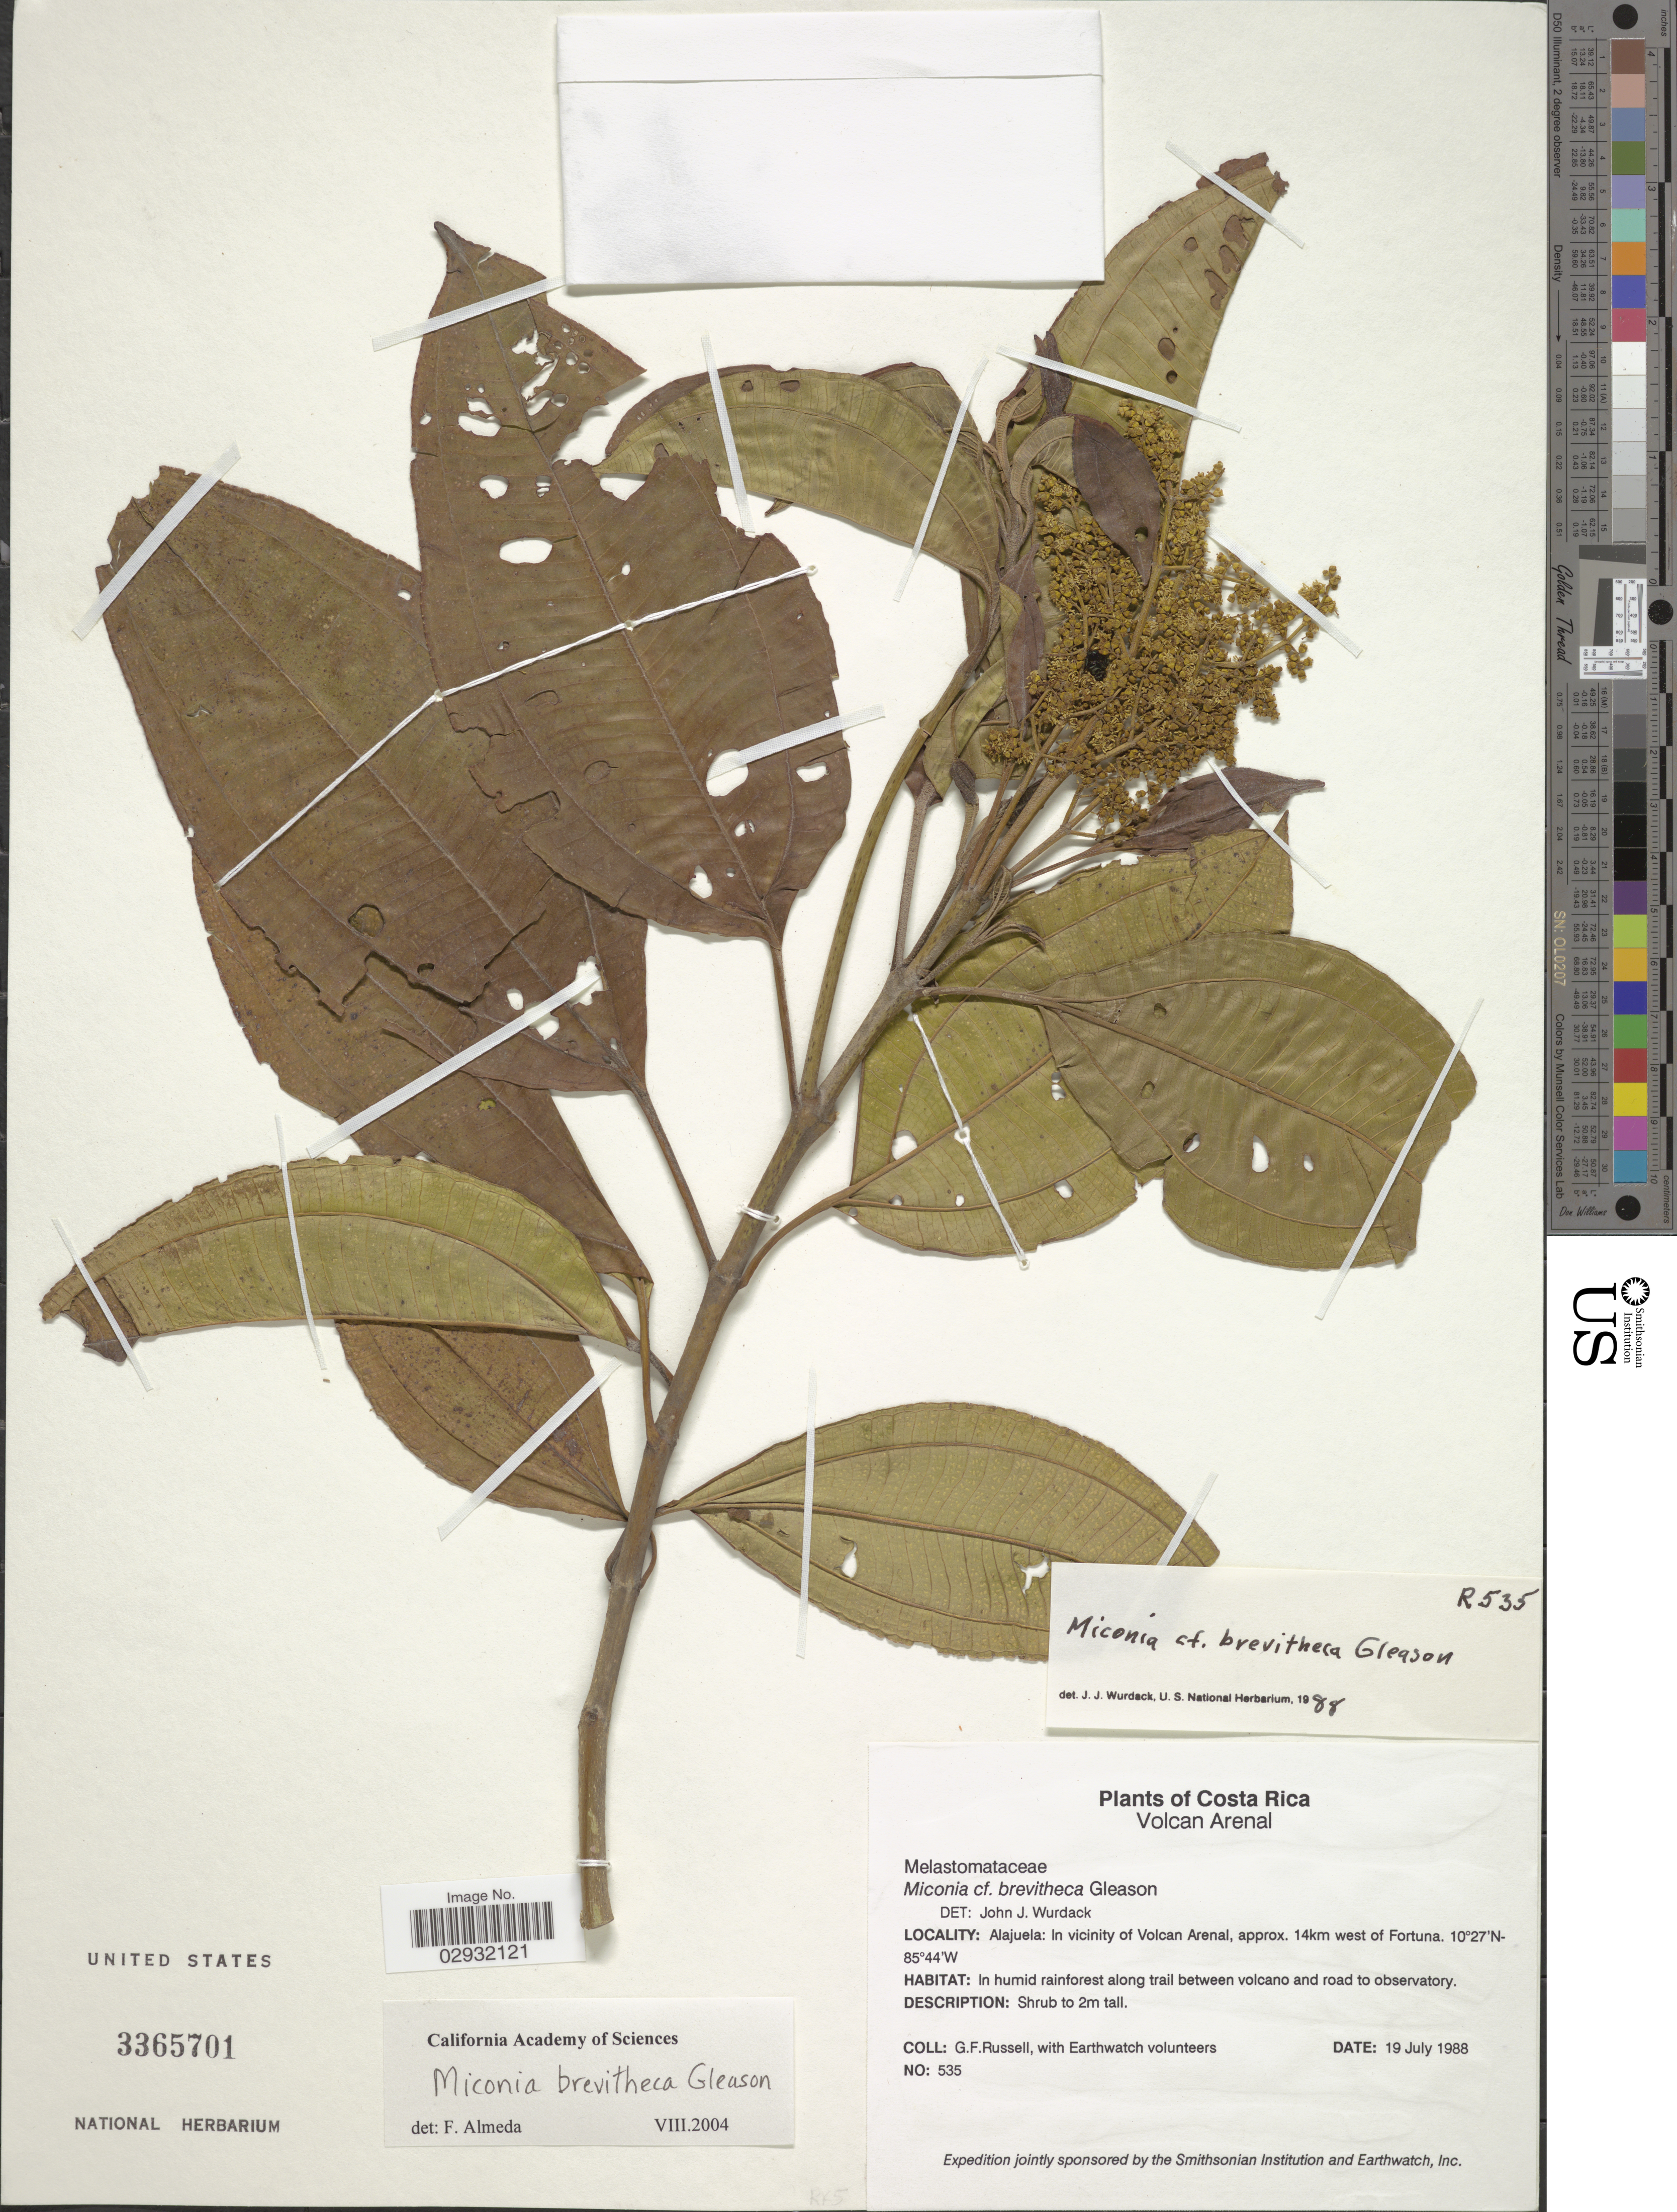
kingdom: Plantae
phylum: Tracheophyta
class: Magnoliopsida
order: Myrtales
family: Melastomataceae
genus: Miconia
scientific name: Miconia brevitheca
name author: Gleason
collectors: G. Russell & Earthwatch Volunteers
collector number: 535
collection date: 1988-07-19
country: Costa Rica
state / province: Alajuela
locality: Alajuela: In vicinity of Volcan Arenal, approx. 14km west of Fortuna.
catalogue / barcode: US 3365701